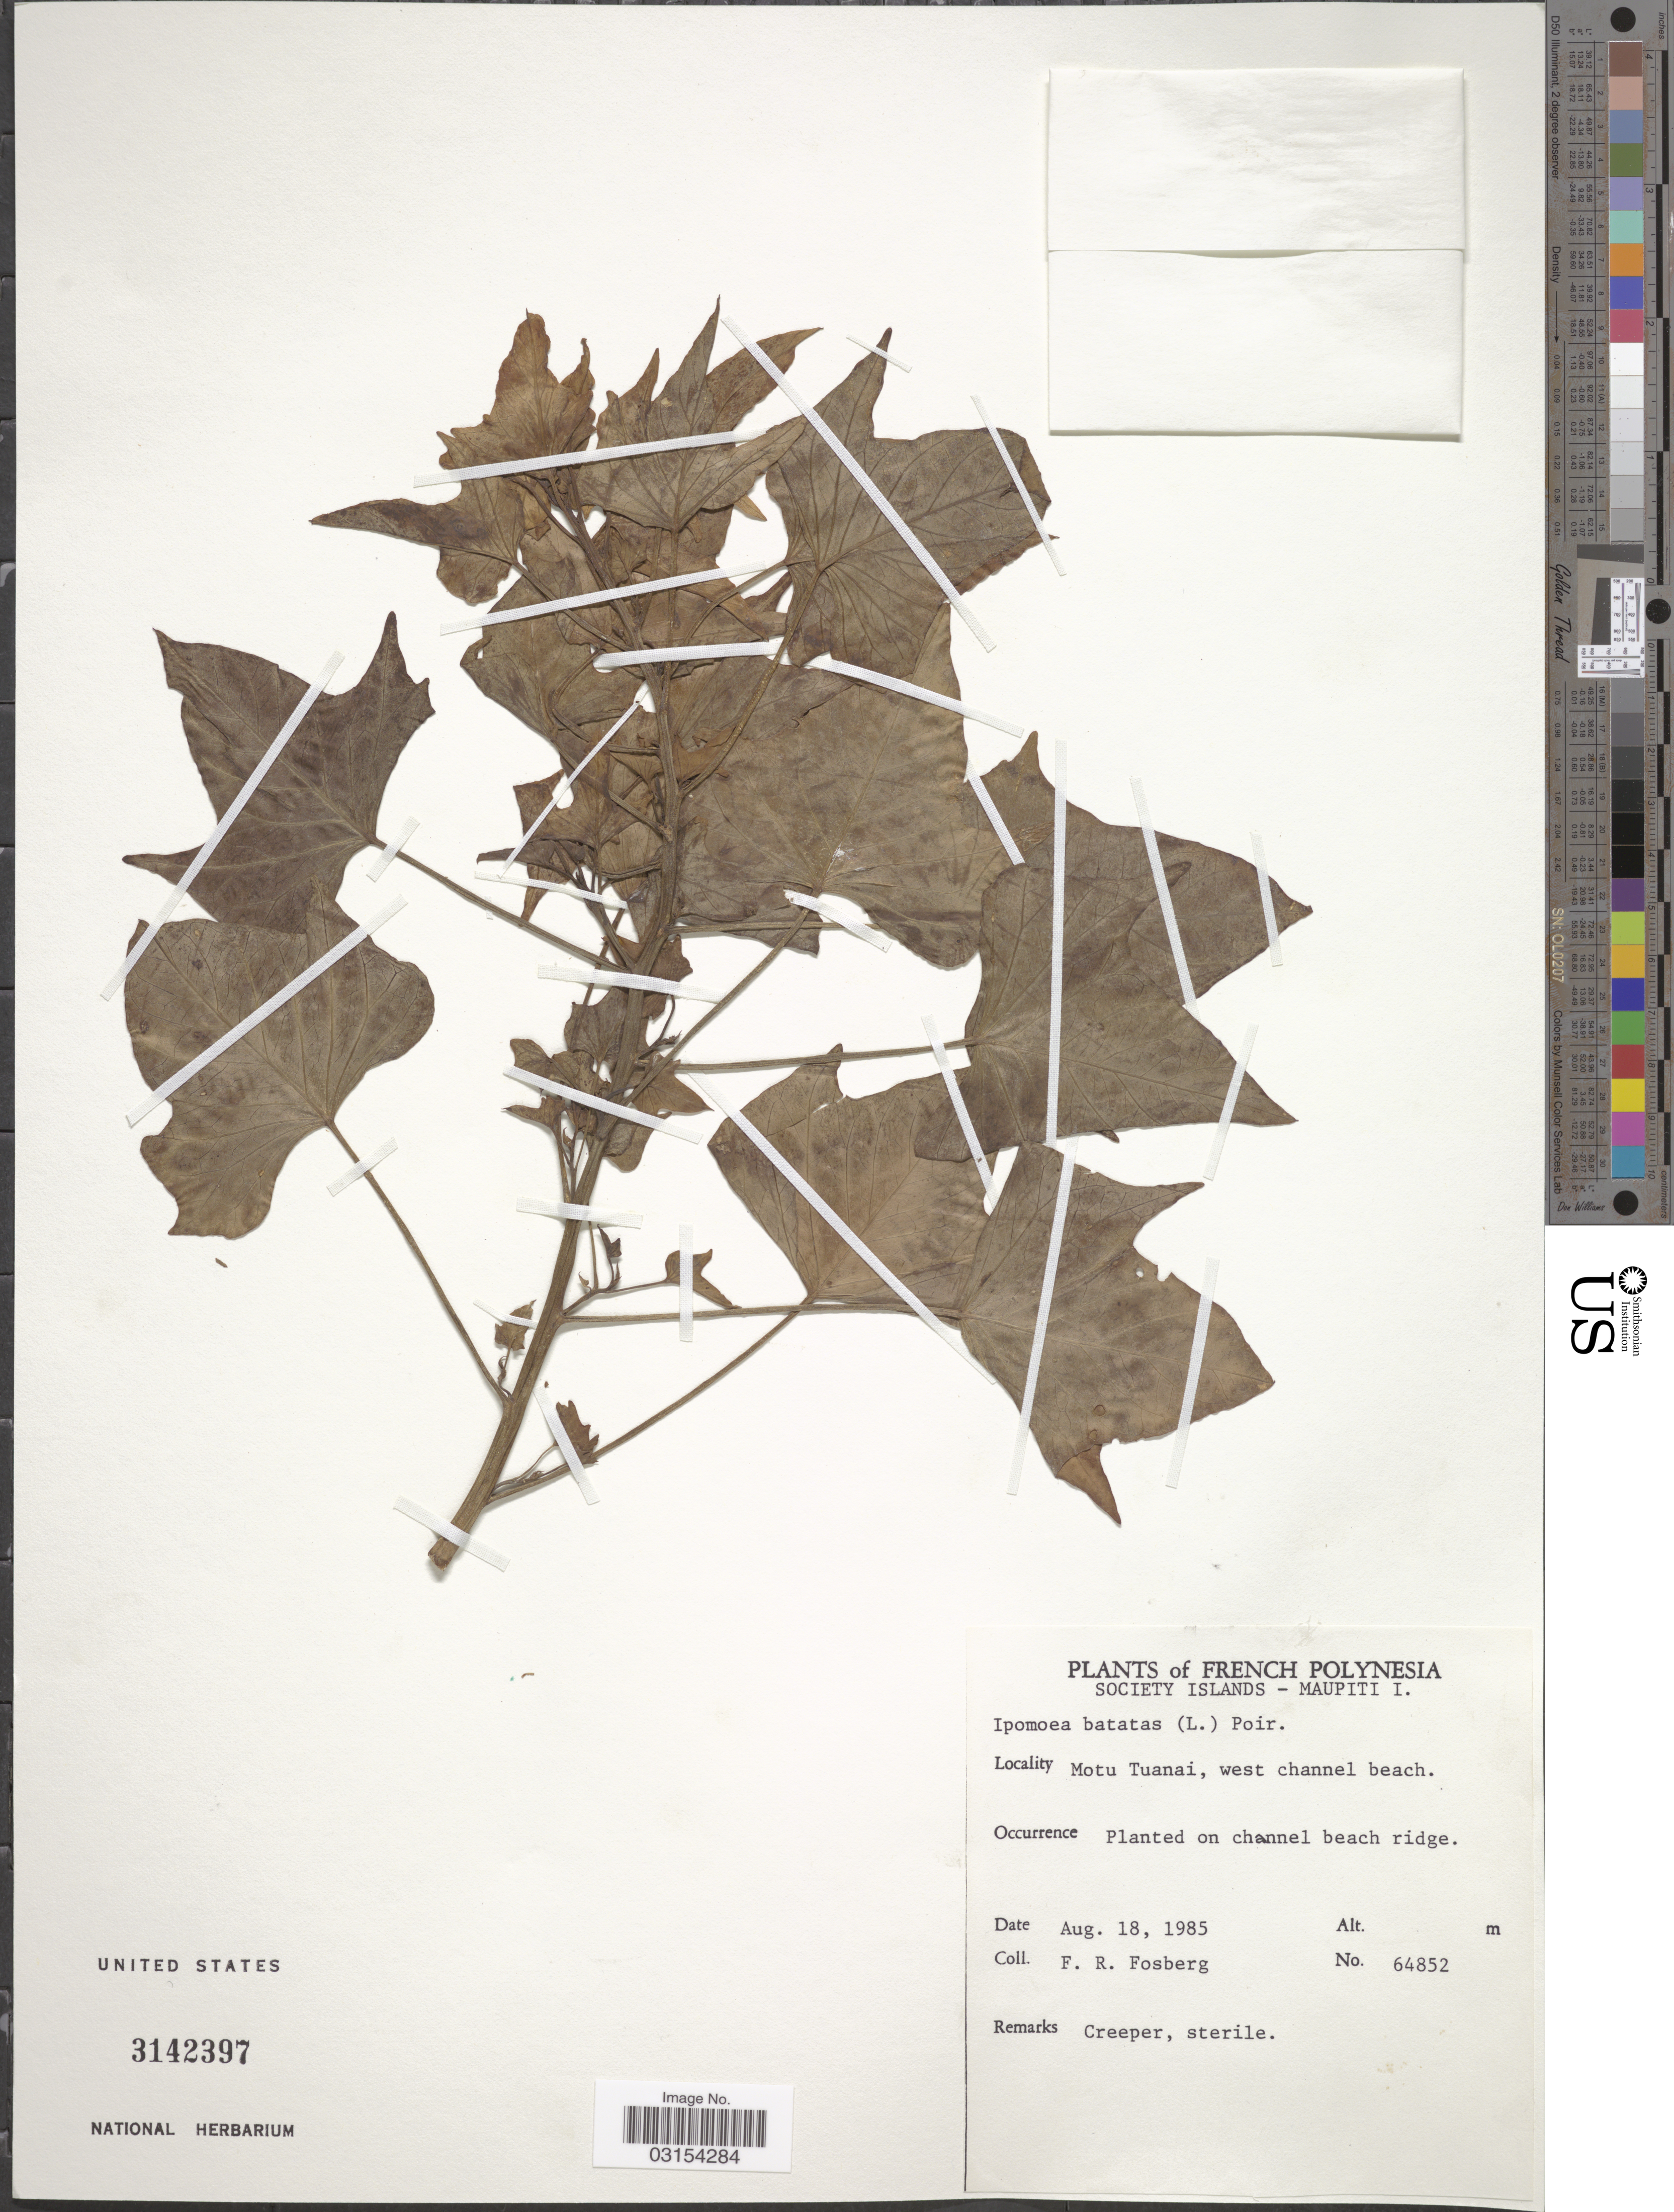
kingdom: Plantae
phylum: Tracheophyta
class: Magnoliopsida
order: Solanales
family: Convolvulaceae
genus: Ipomoea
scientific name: Ipomoea batatas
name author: (L.) Lam.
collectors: F. R. Fosberg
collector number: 64852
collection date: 1985-08-18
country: French Polynesia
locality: Society Islands - Maupiti I. Motu Tuanai, west channel beach.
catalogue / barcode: US 3142397